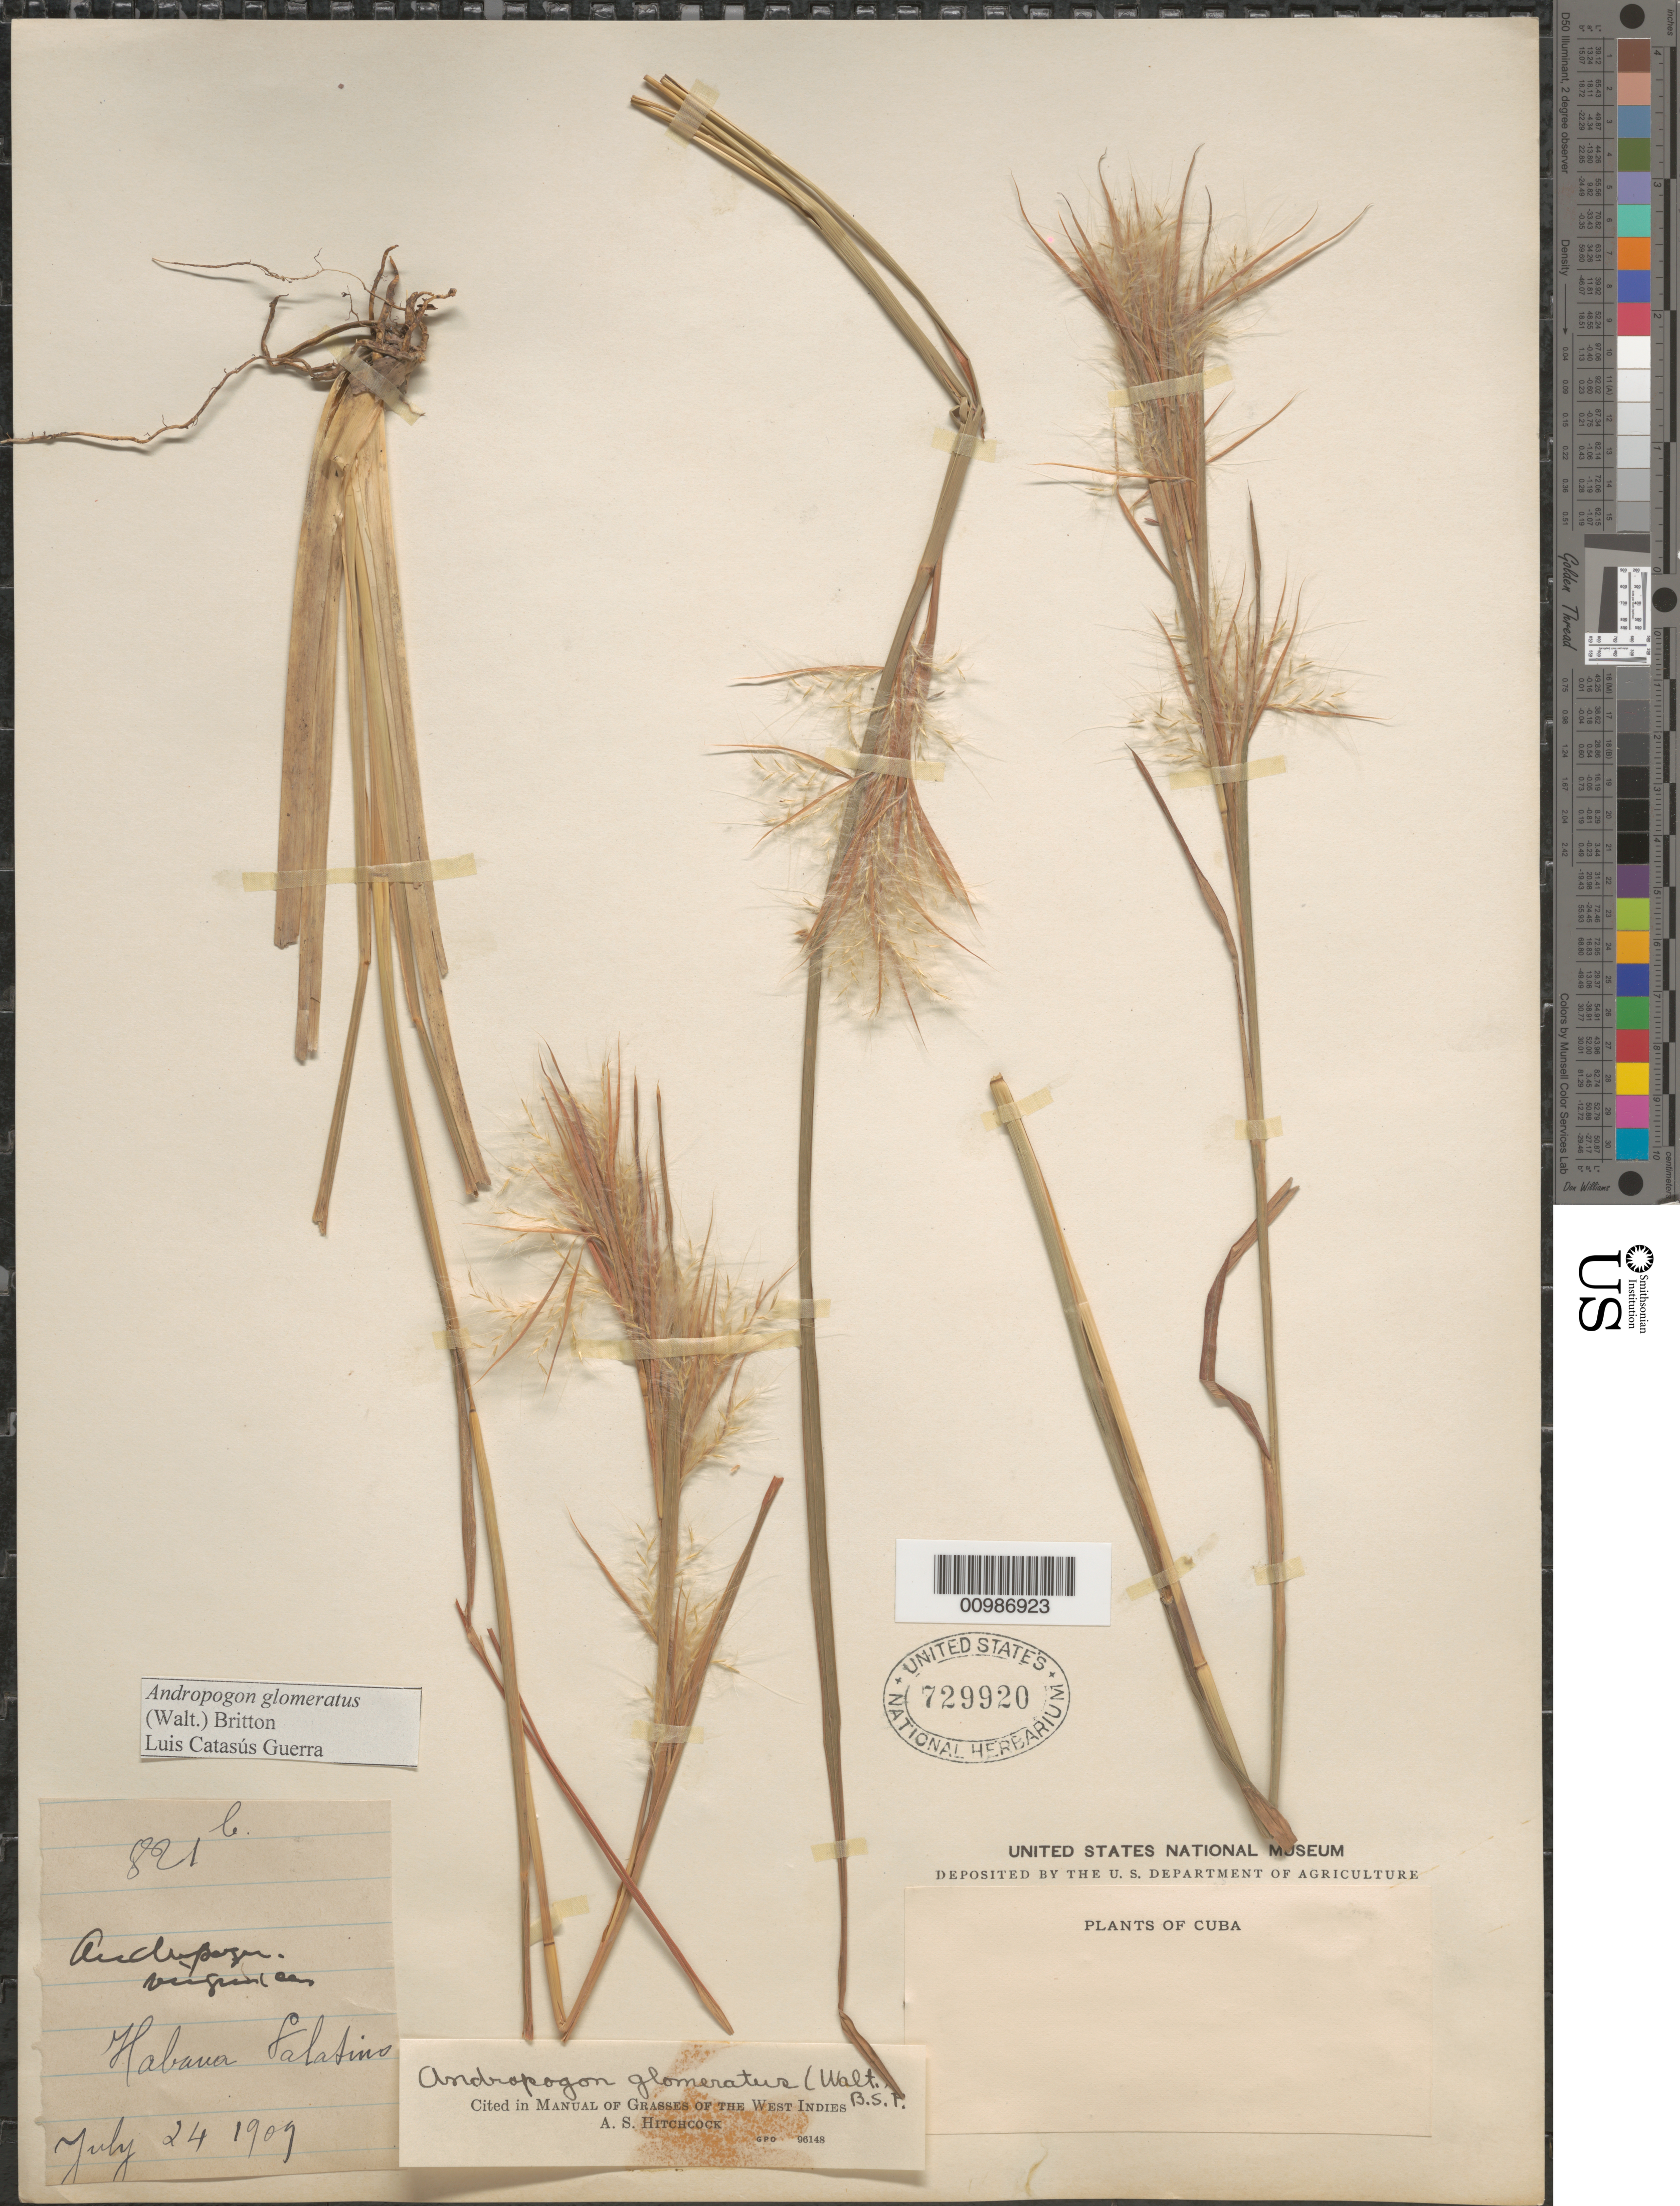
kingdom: Plantae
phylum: Tracheophyta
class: Liliopsida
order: Poales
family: Poaceae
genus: Andropogon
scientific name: Andropogon glomeratus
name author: (Walter) Britton, Stearns & Poggenb.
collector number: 821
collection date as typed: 24 Jul 1909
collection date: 1909-07-24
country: Cuba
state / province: La Habana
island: Cuba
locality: La Habana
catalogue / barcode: US 729920